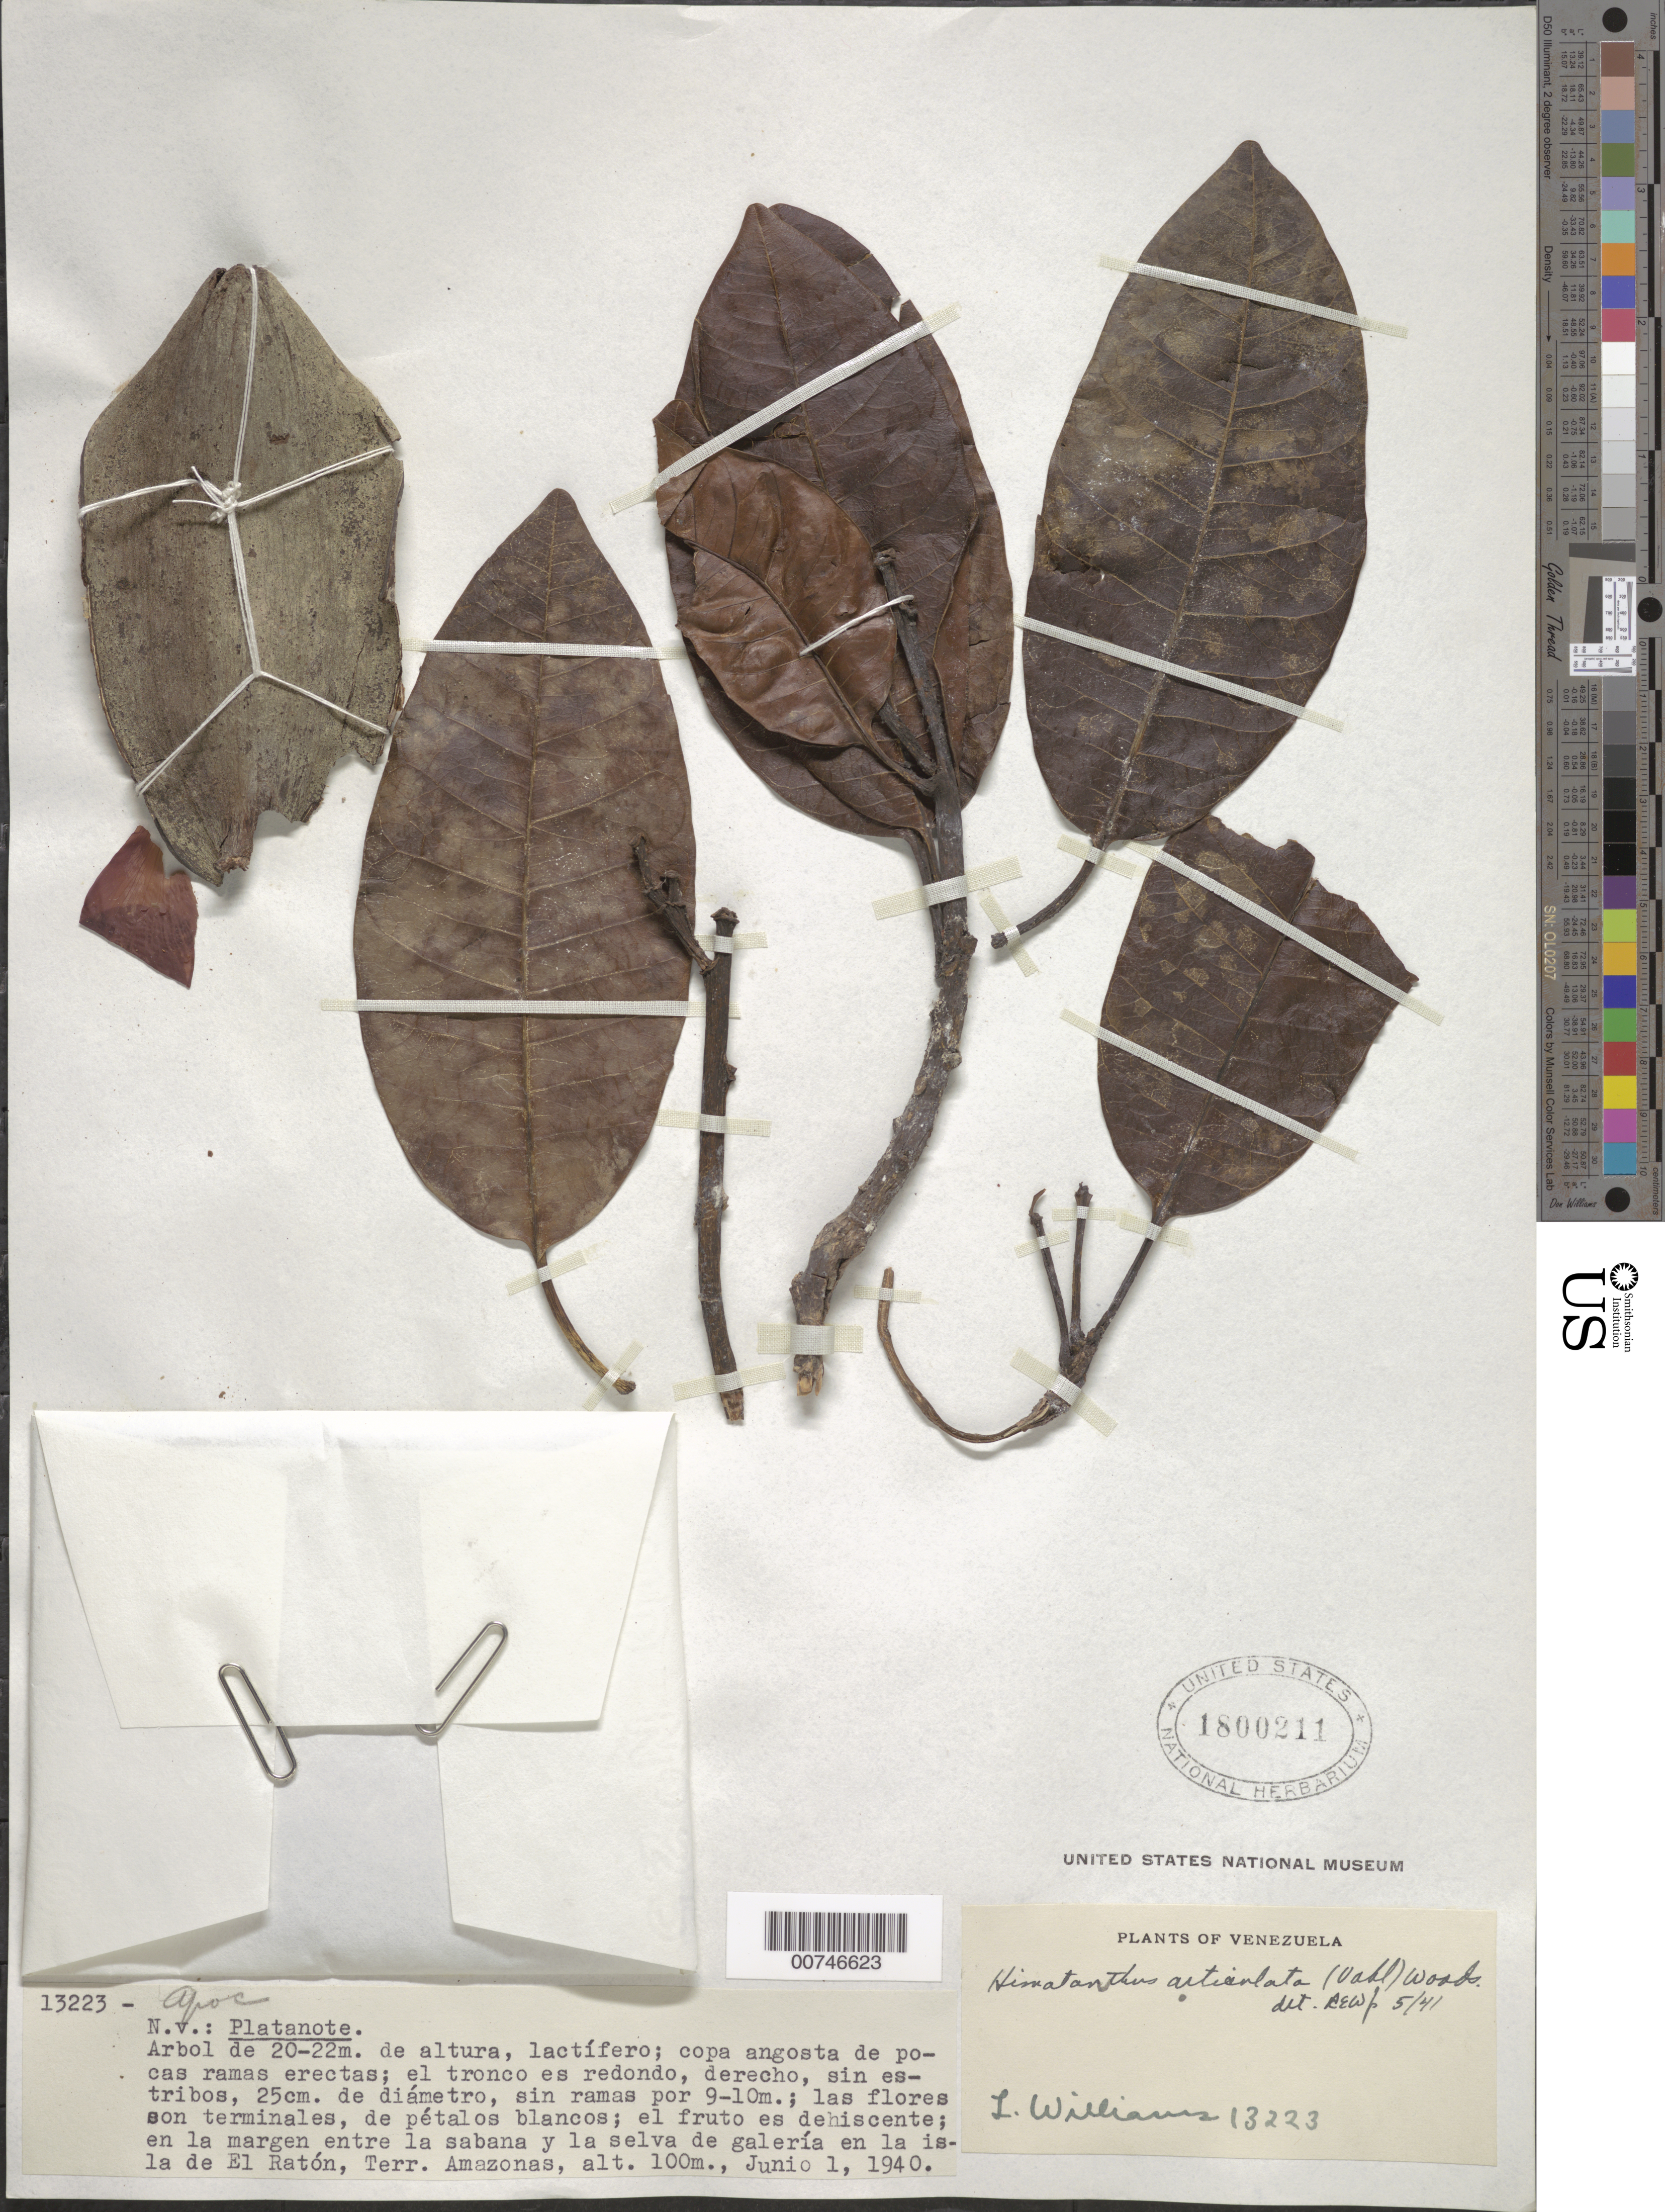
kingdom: Plantae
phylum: Tracheophyta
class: Magnoliopsida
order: Gentianales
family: Apocynaceae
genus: Himatanthus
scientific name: Himatanthus articulatus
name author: (Vahl) Woodson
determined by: REW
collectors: Ll. Williams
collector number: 13223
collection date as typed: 1-Jun-40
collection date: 1940-06-01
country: Venezuela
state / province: Amazonas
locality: Isla de El Ratón, Alto Orinoco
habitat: Margen entre la sabana y la selva de galeria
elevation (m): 100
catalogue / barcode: US 1800211